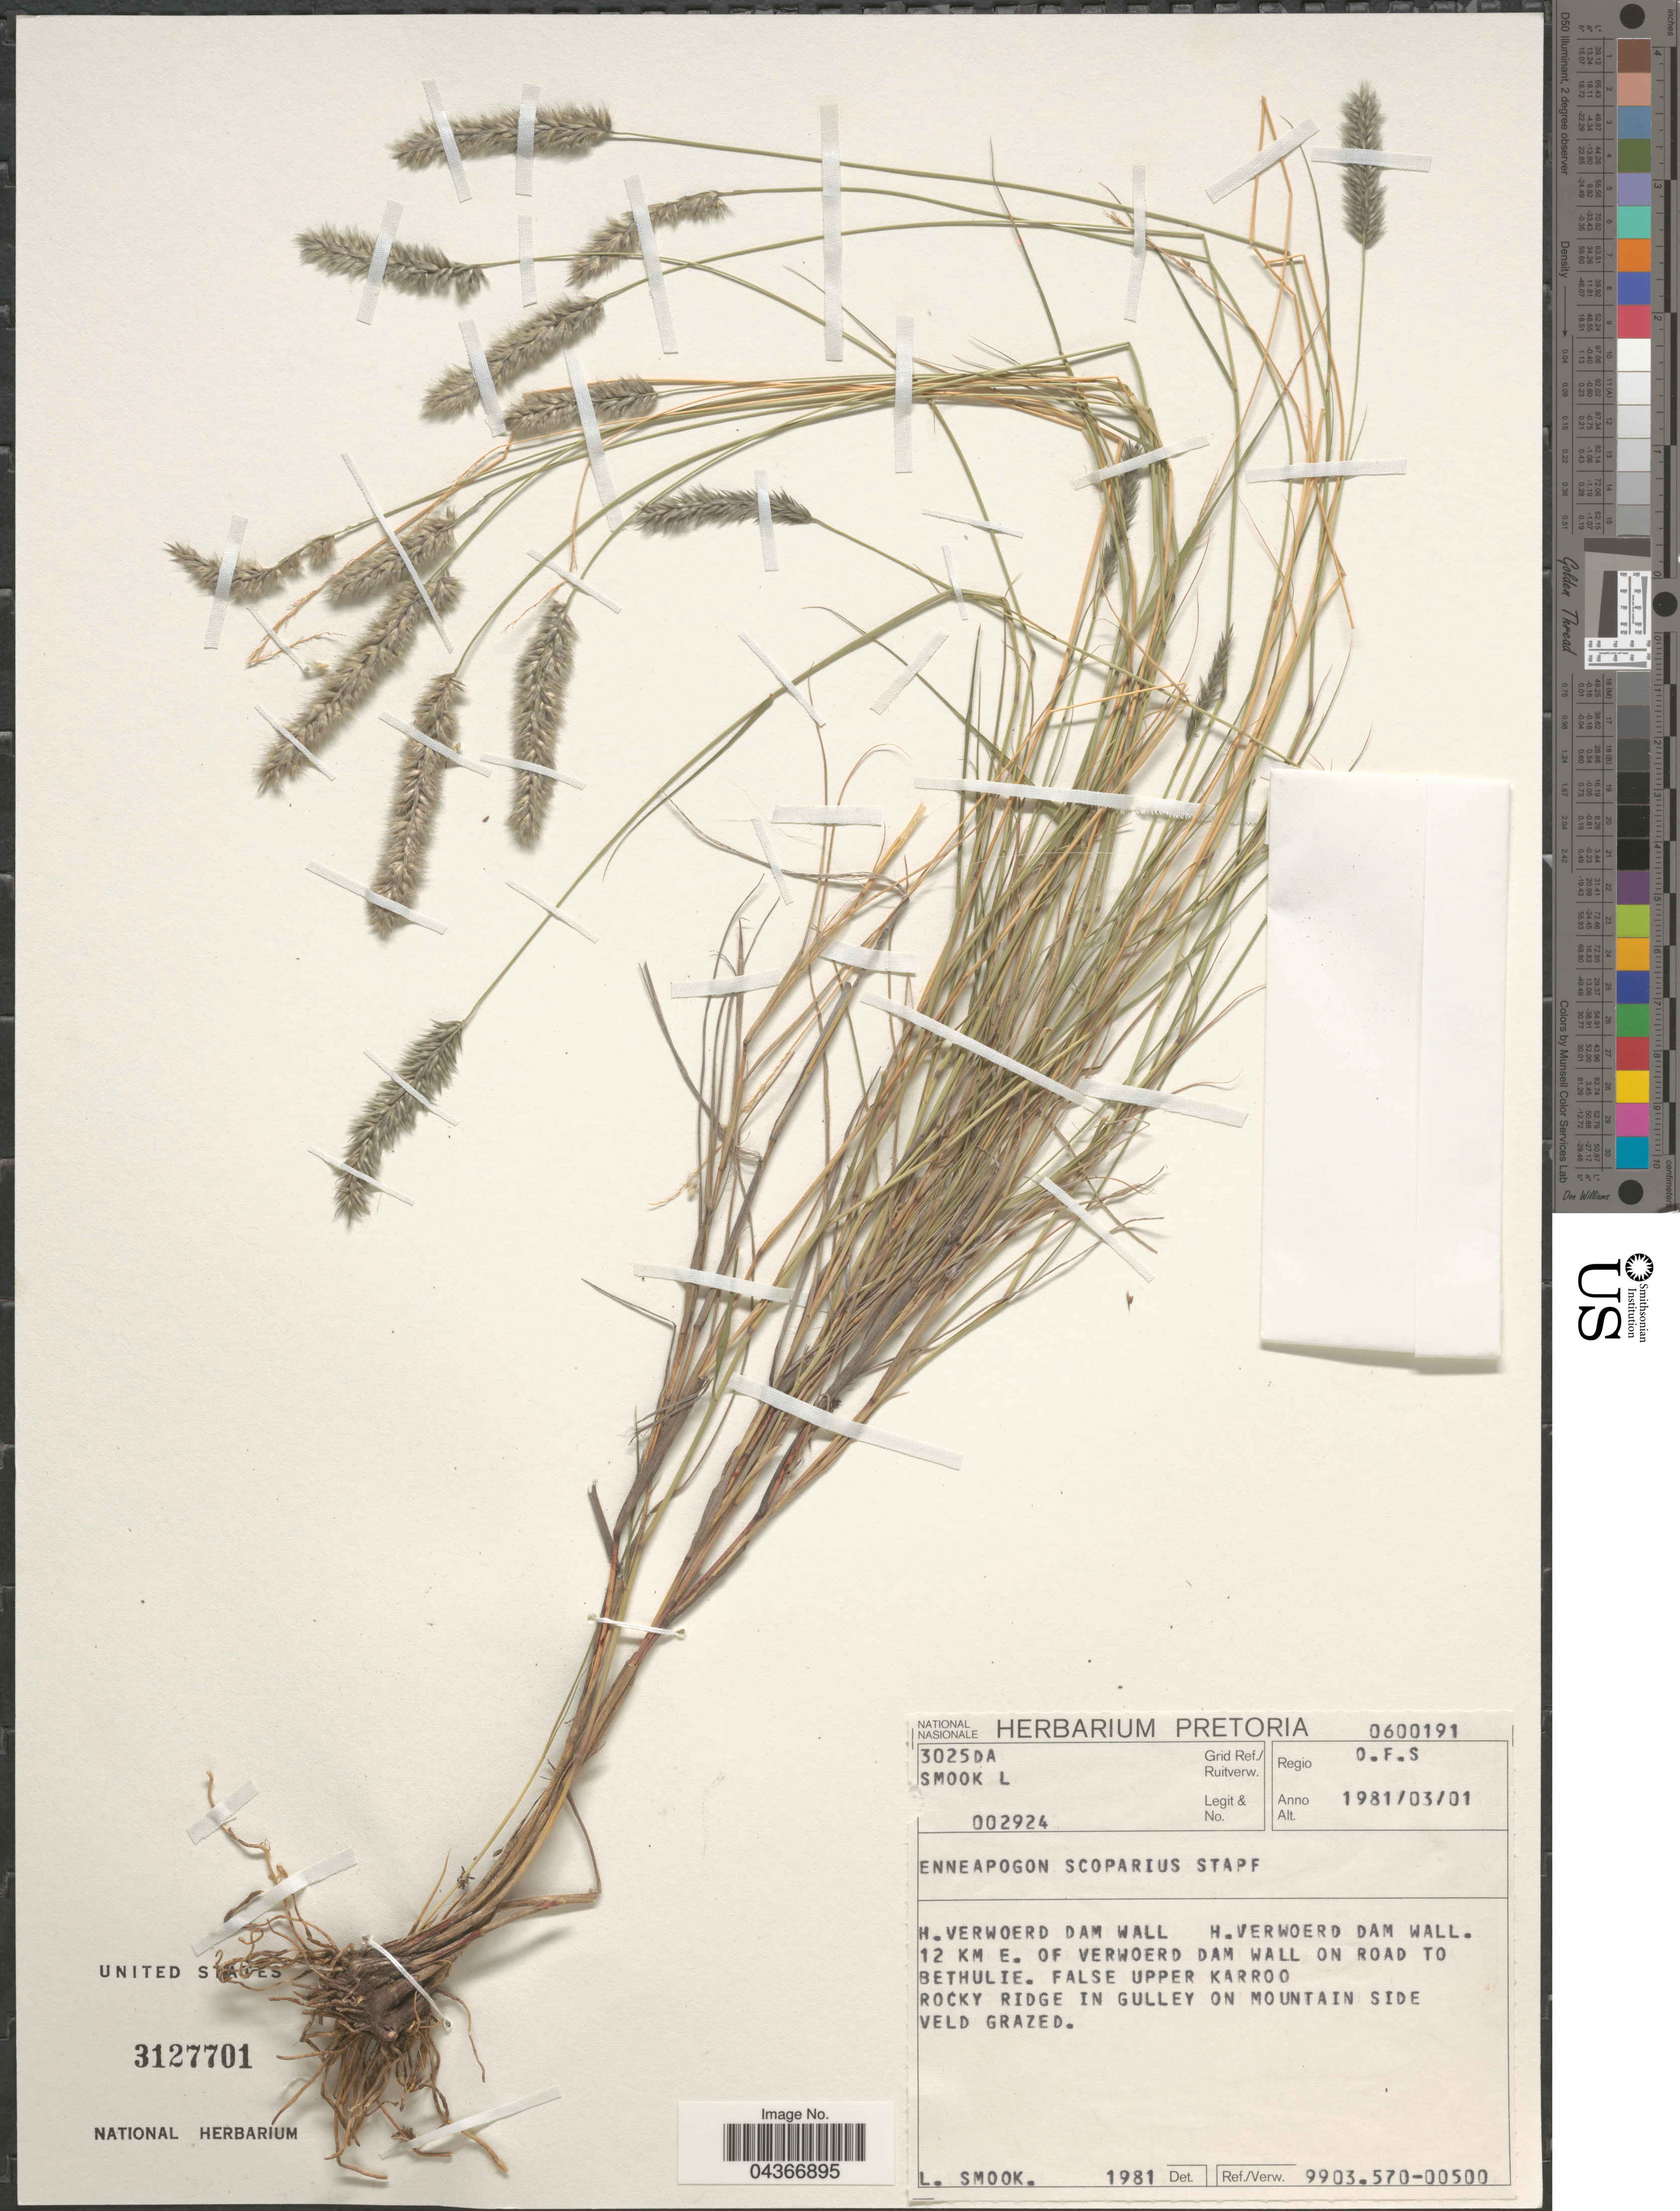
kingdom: Plantae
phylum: Tracheophyta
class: Liliopsida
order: Poales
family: Poaceae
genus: Enneapogon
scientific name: Enneapogon scoparius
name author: Stapf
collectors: L. Smook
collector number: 002924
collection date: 1981-03-01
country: South Africa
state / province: Free State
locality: Grid Ref./ Ruitverw. 3025DA. Regio O.F.S. H.Verwoerd Dam Wall. 12 Km E. of Verwoerd Dam Wall on road to Bethulie. False upper Karroo.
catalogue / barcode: US 3127701